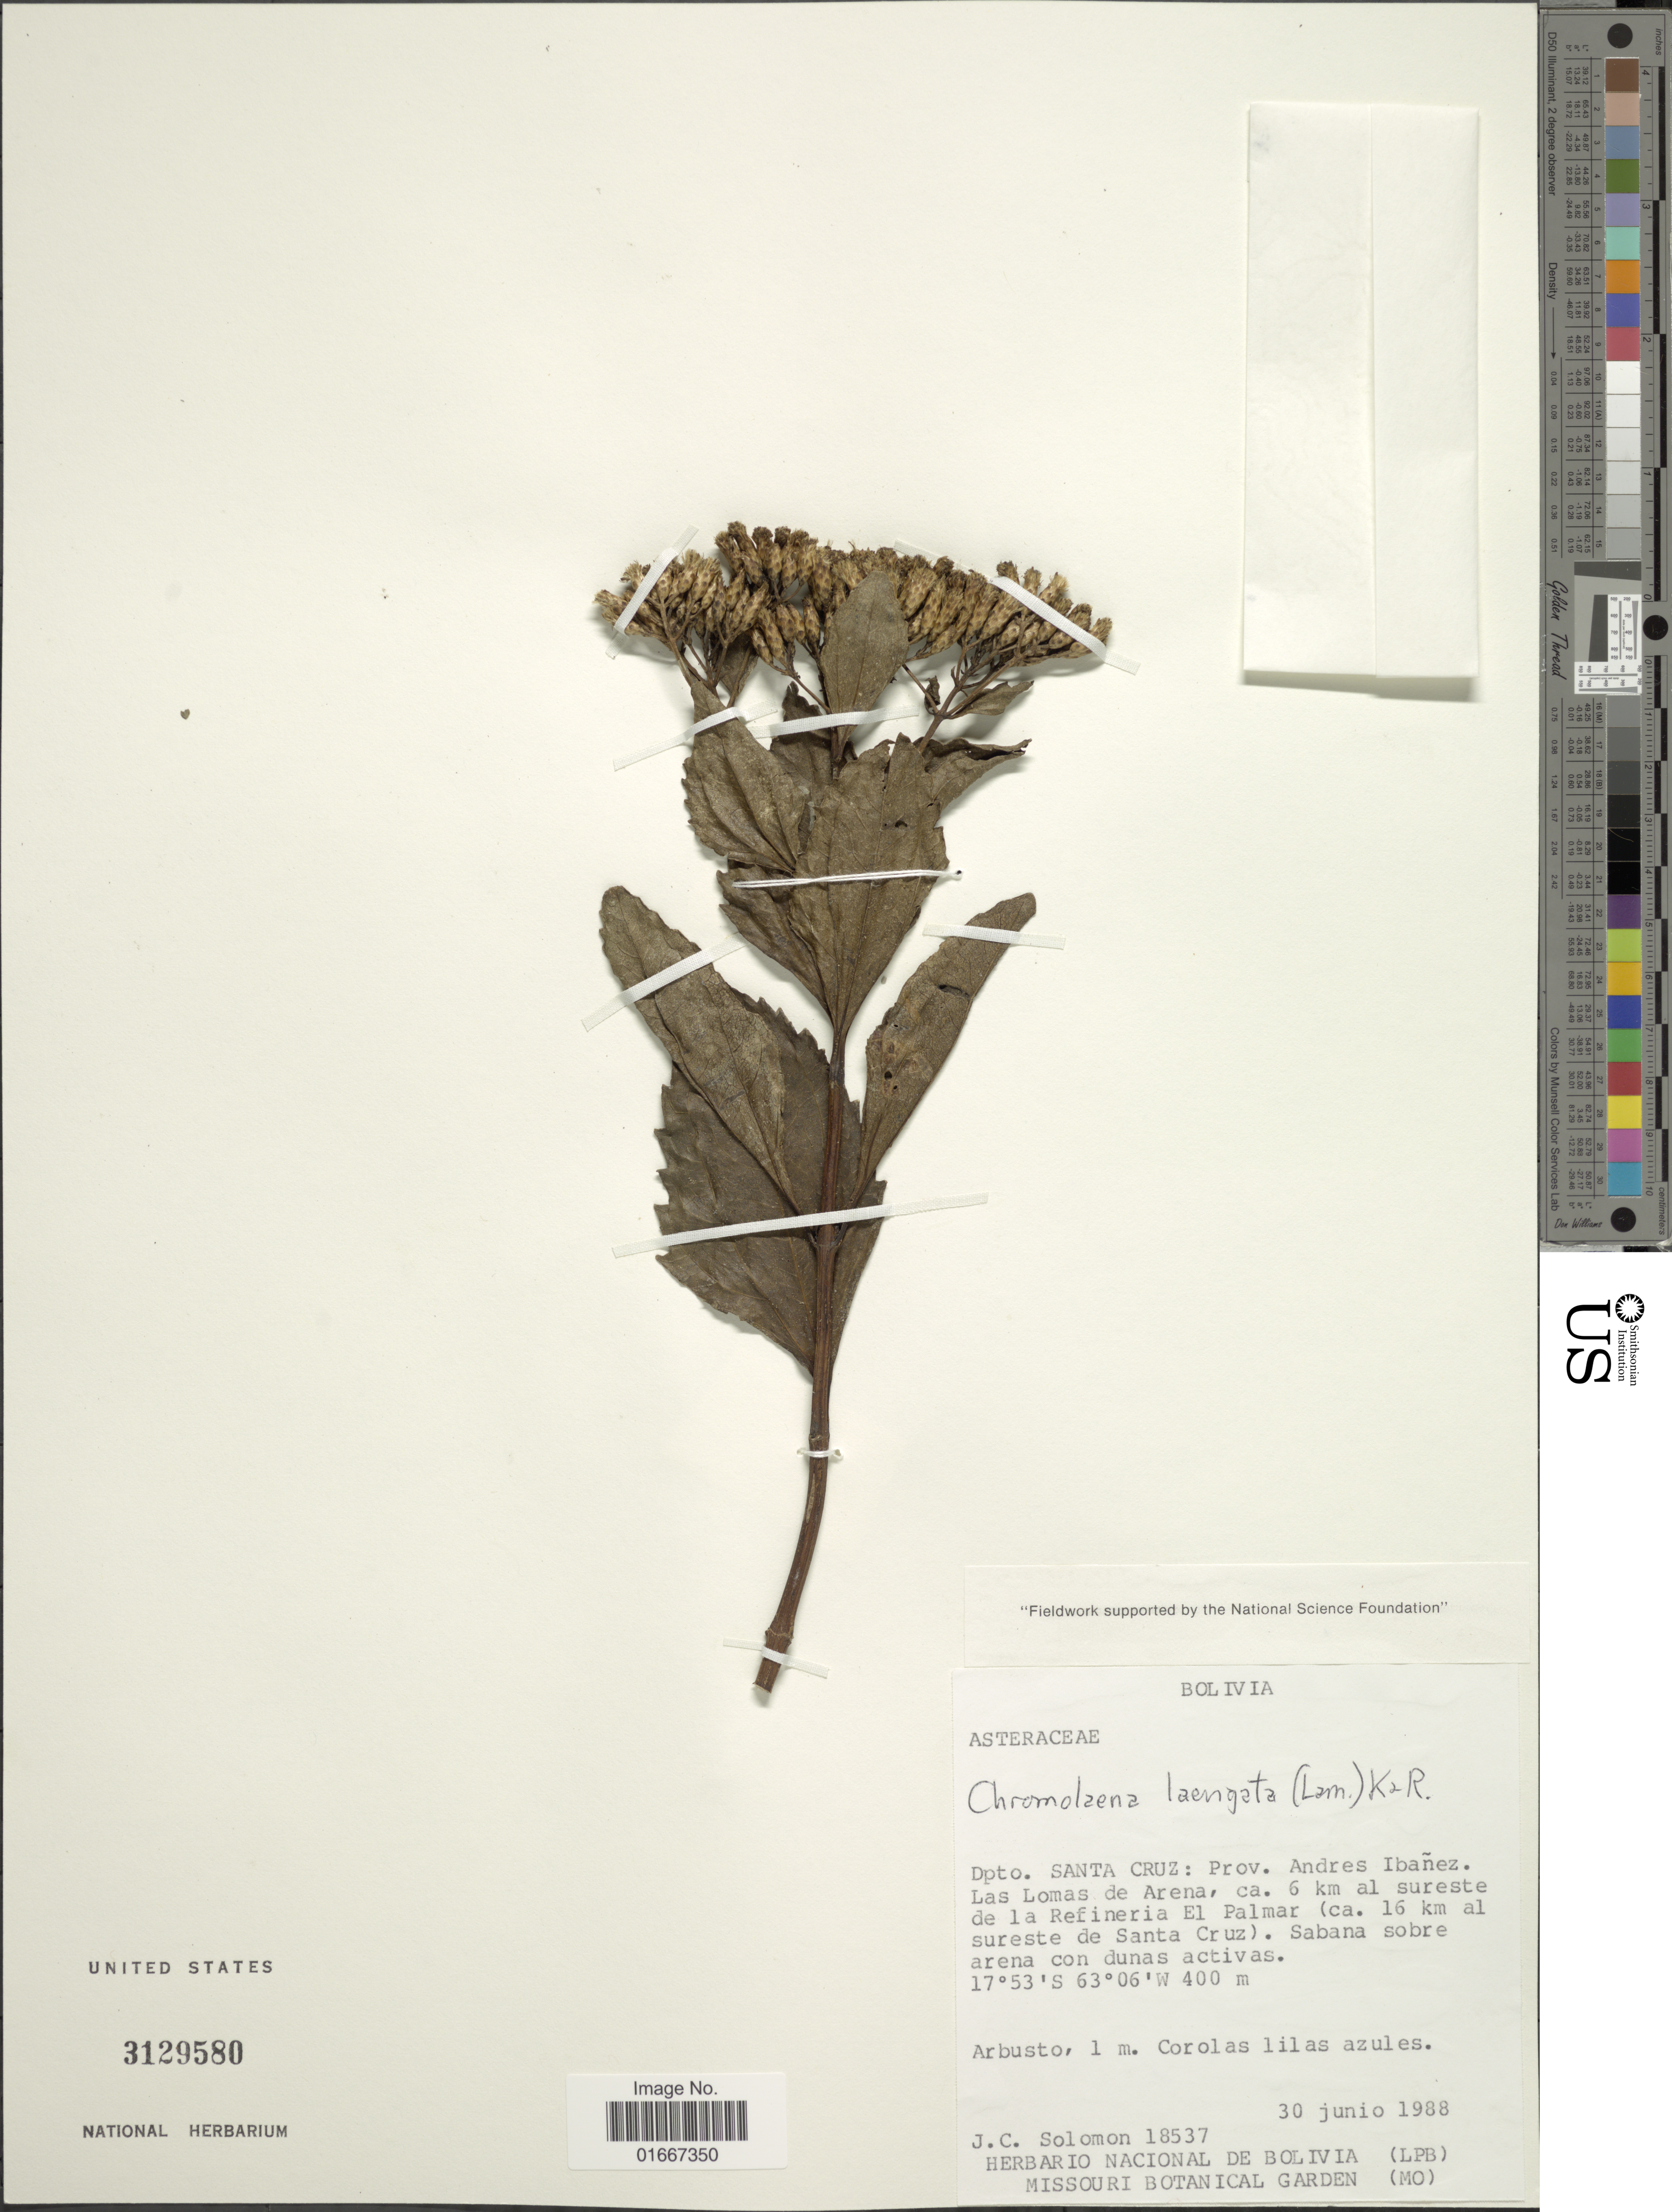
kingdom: Plantae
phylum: Tracheophyta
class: Magnoliopsida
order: Asterales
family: Asteraceae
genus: Chromolaena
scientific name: Chromolaena laevigata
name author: (Lam.) R.M. King & H. Rob.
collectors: J. C. Solomon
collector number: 18537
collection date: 1988-06-30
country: Bolivia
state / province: Santa Cruz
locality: Prov. Andres Ibanez, Las Lomas de Arena, ca. 6 km al sureste de la Refineria El Palmar (ca. 16 km al sureste de Santa Cruz)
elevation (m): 400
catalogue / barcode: US 3129580